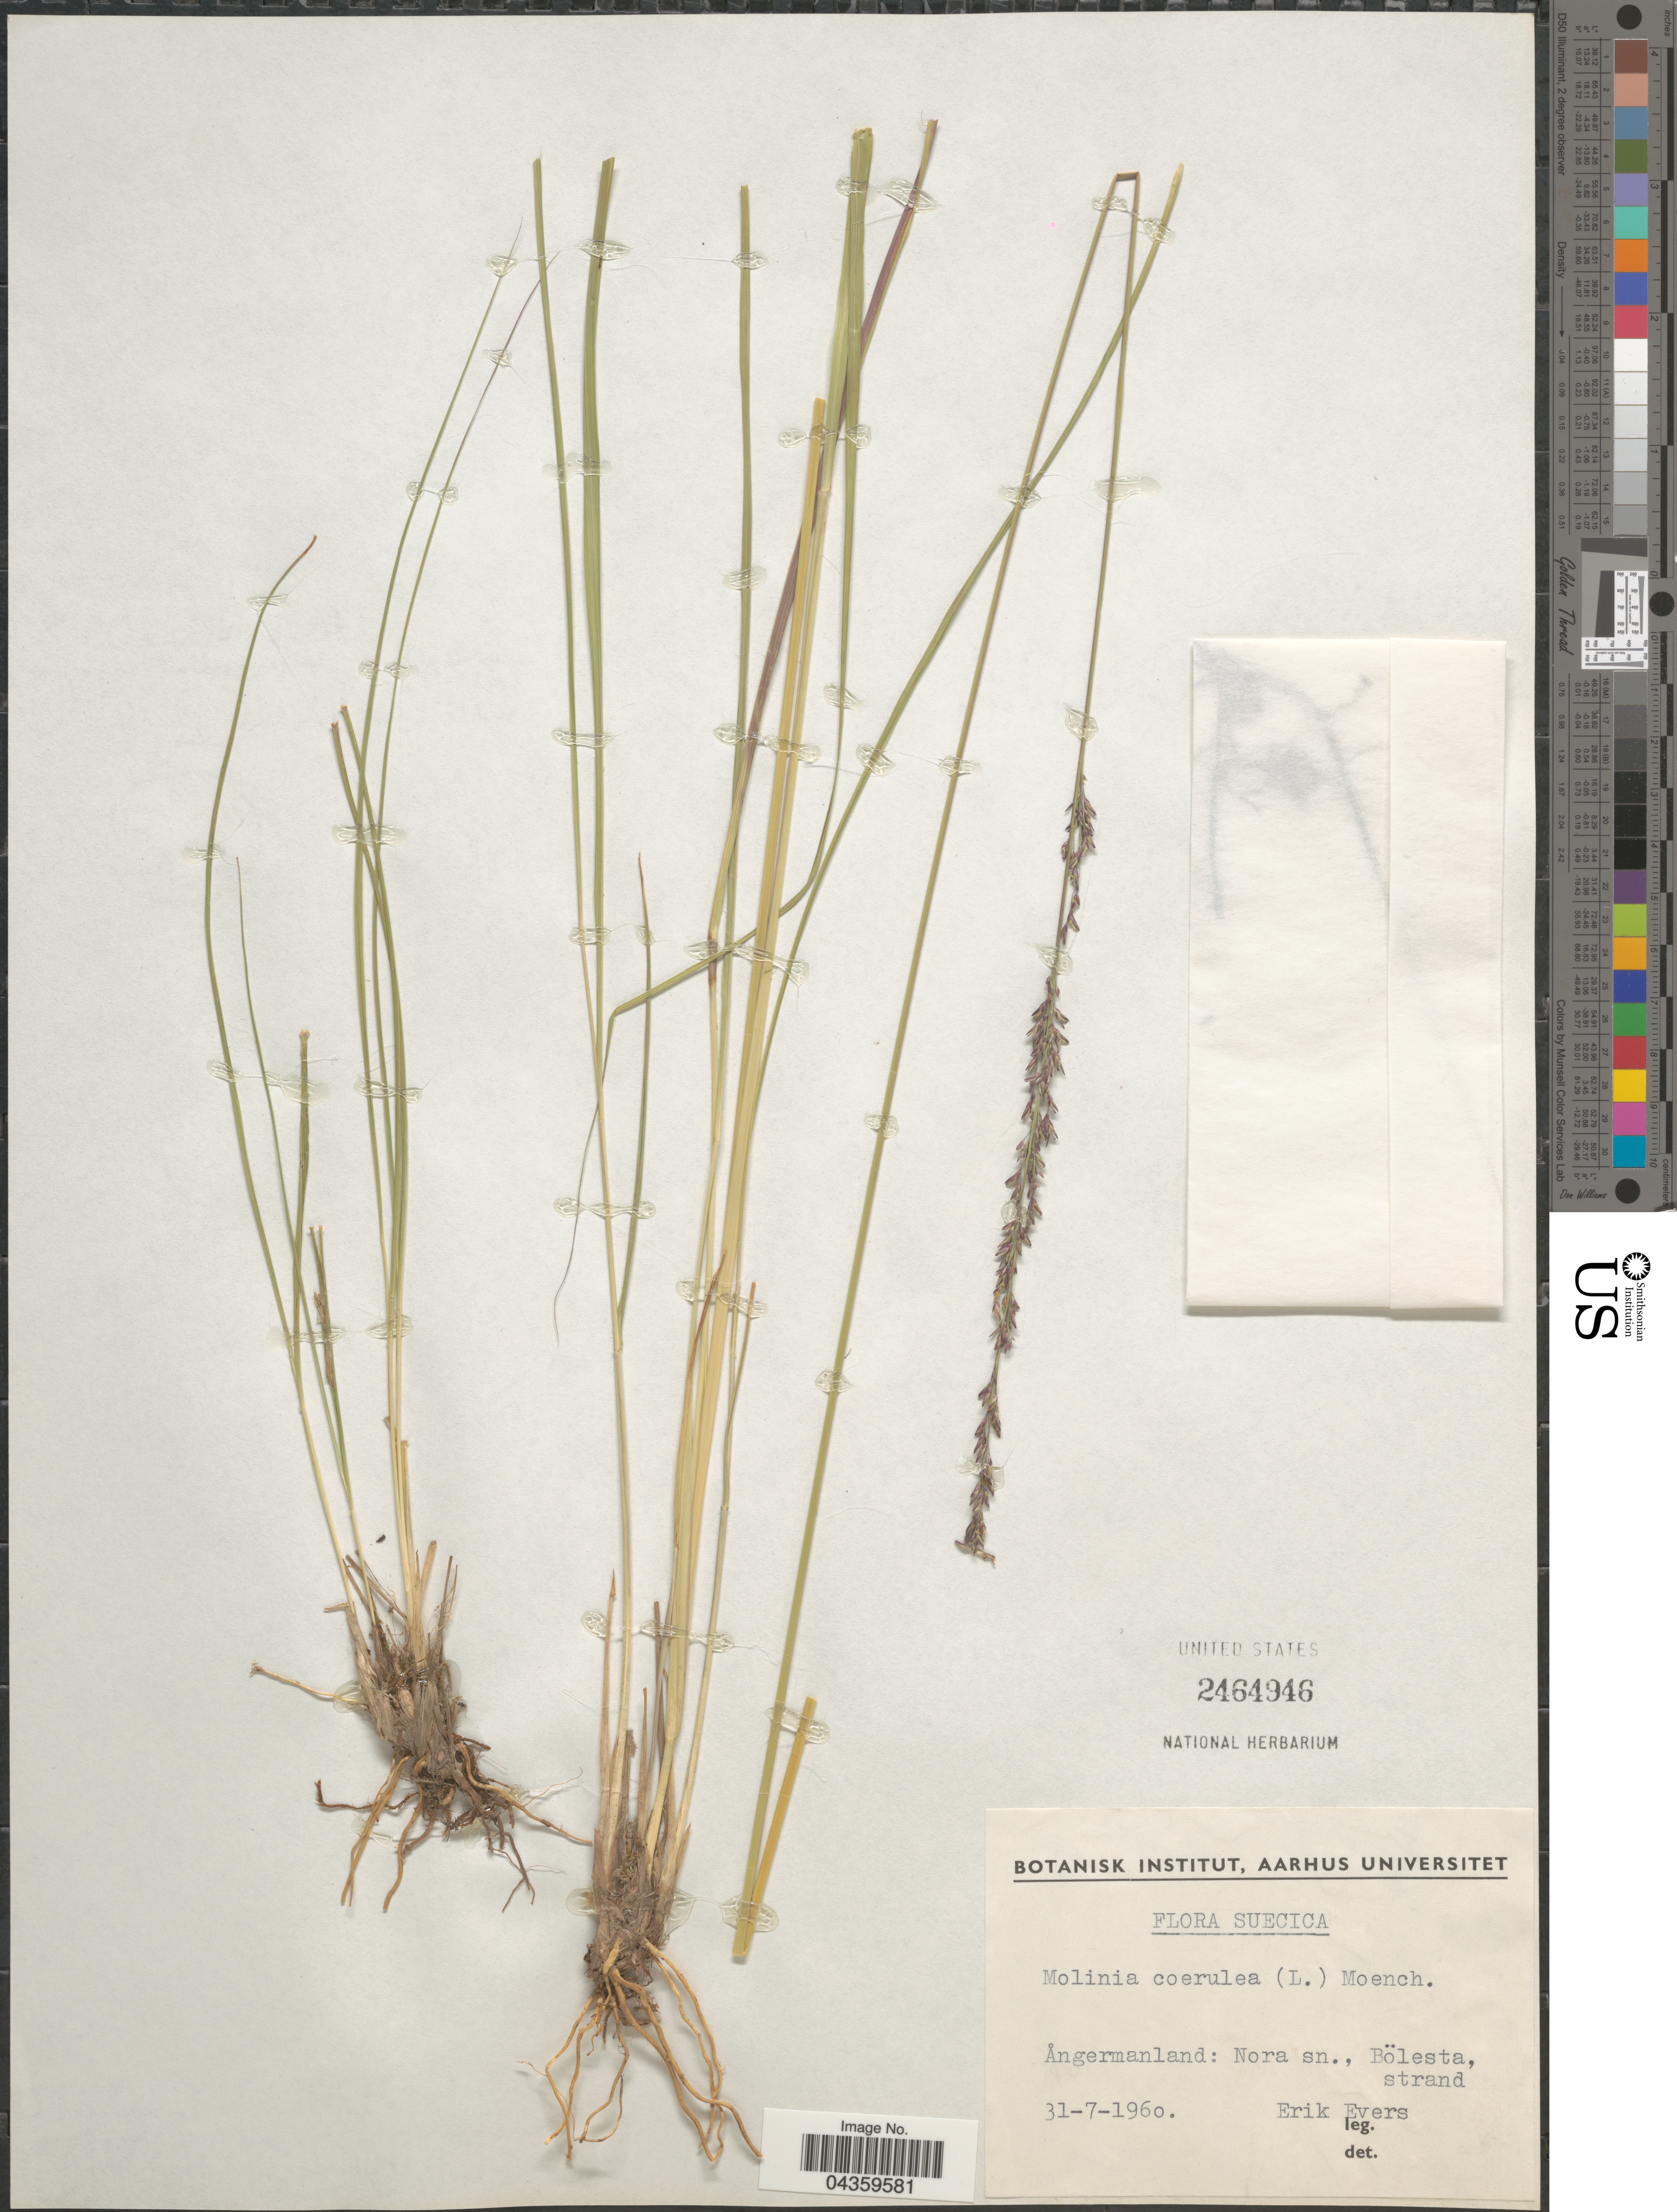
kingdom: Plantae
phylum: Tracheophyta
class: Liliopsida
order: Poales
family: Poaceae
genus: Molinia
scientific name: Molinia caerulea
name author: (L.) Moench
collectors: E. Evers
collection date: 1960-07-31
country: Sweden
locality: Suecica. Ångermanland: Nora sn., Bölesta, strand.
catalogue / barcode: US 2464946